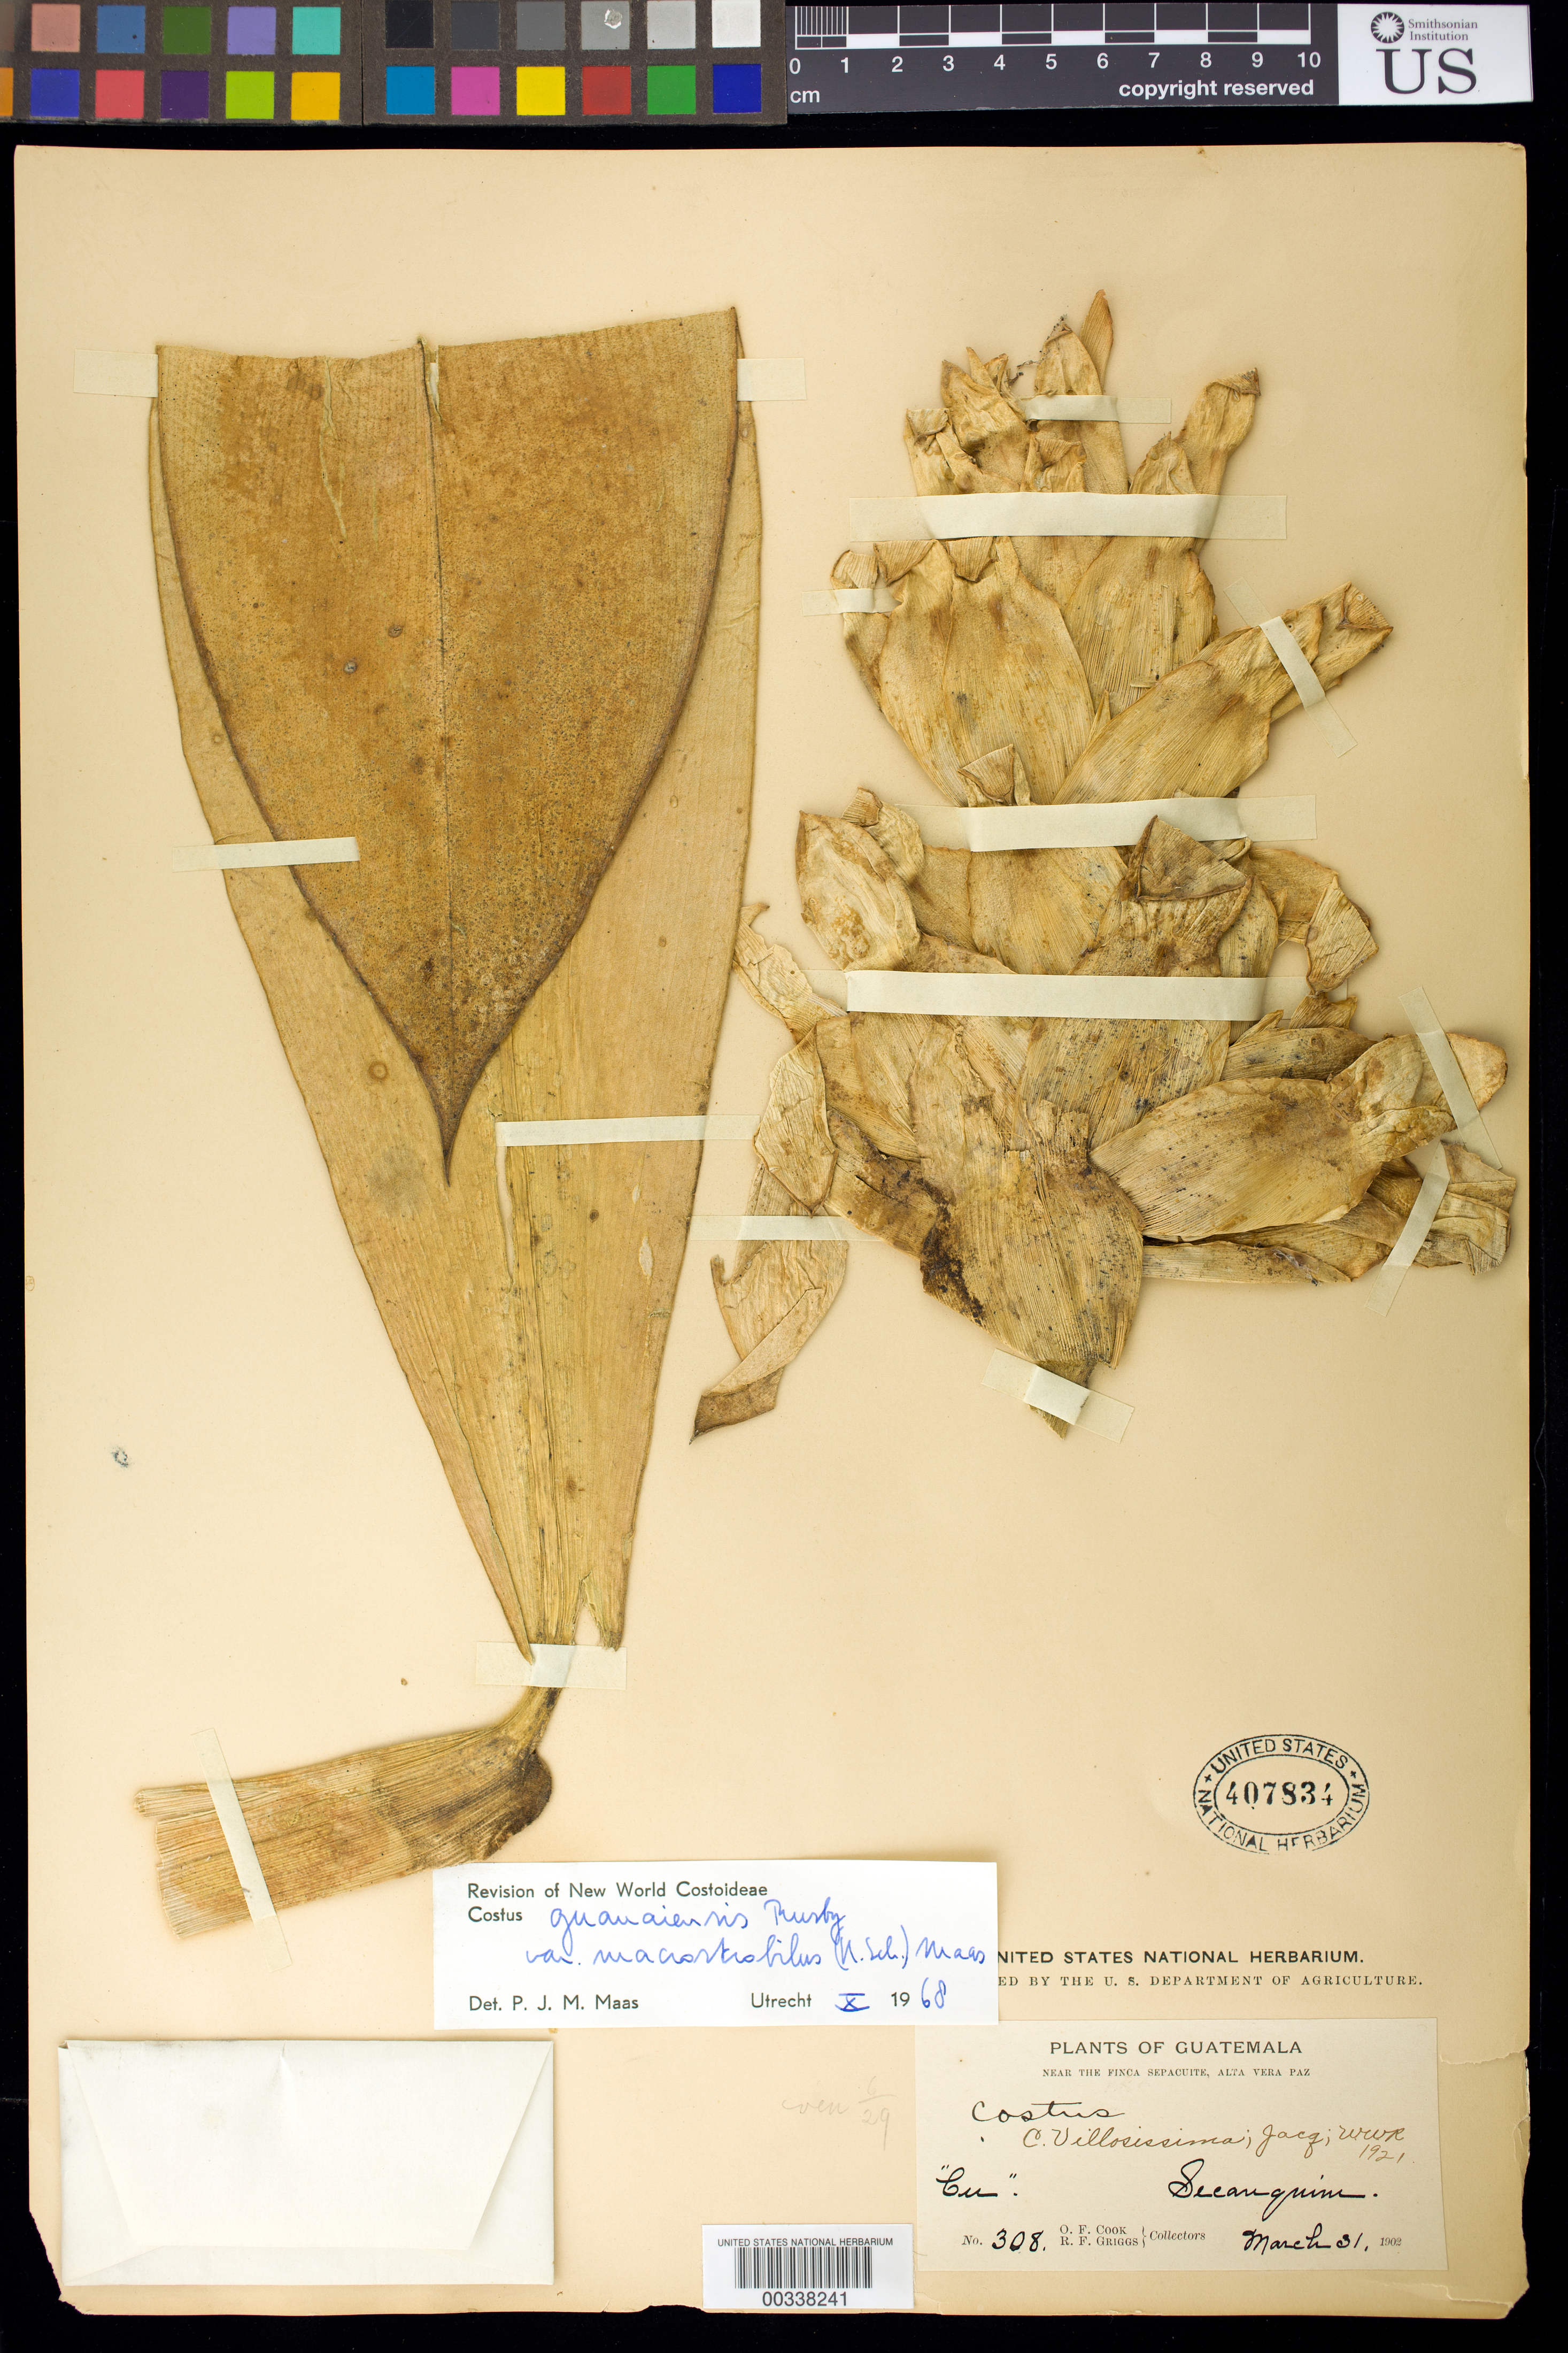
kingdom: Plantae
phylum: Tracheophyta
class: Liliopsida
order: Zingiberales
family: Costaceae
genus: Costus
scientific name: Costus guanaiensis var. macrostrobilis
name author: (K. Schum.) Maas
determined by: Maas, Paul J. M.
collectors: O. F. Cook & R. F. Griggs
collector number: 308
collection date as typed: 31 Mar 1902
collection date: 1902-03-31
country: Guatemala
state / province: Alta Verapaz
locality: Secanquim, near the Finca Sepacuite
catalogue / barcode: US 407834